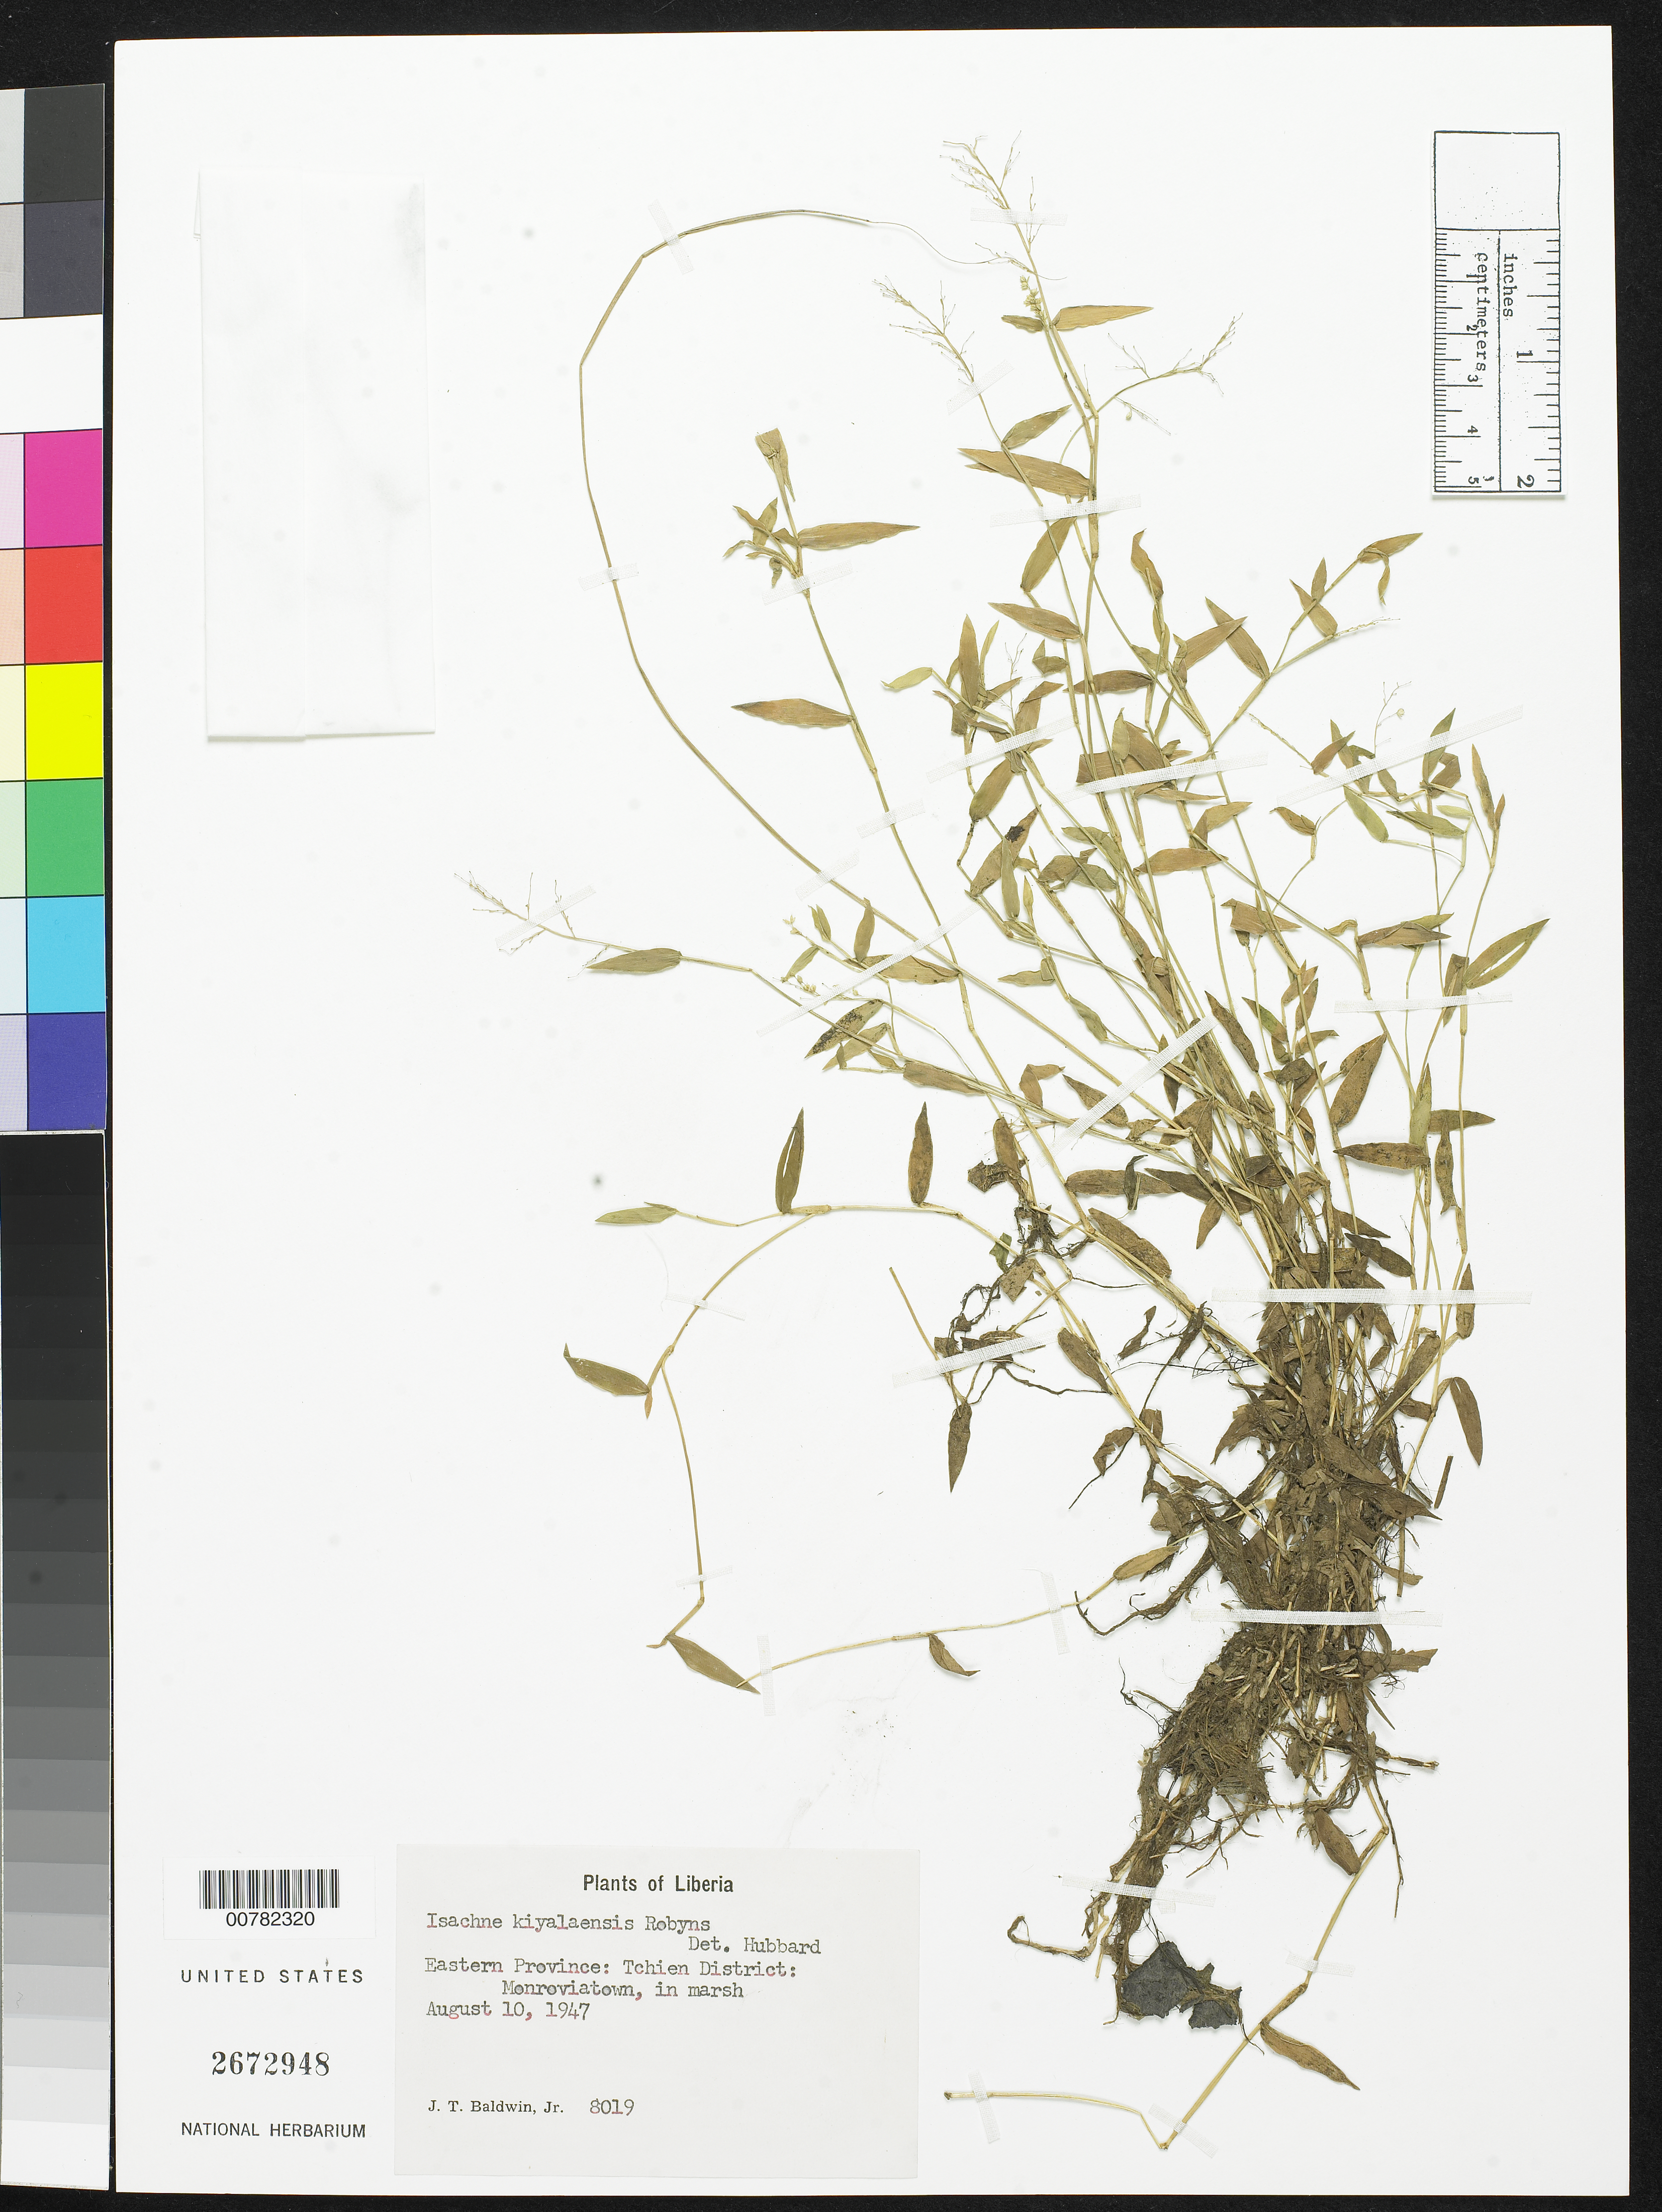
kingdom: Plantae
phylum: Tracheophyta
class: Liliopsida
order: Poales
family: Poaceae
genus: Isachne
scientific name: Isachne kiyalaensis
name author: Robyns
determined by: Hubbard, C. E.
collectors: J. T. Baldwin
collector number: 8019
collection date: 1947-08-10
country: Liberia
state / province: Grand Gedeh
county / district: Tchien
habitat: in marsh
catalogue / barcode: US 2672948